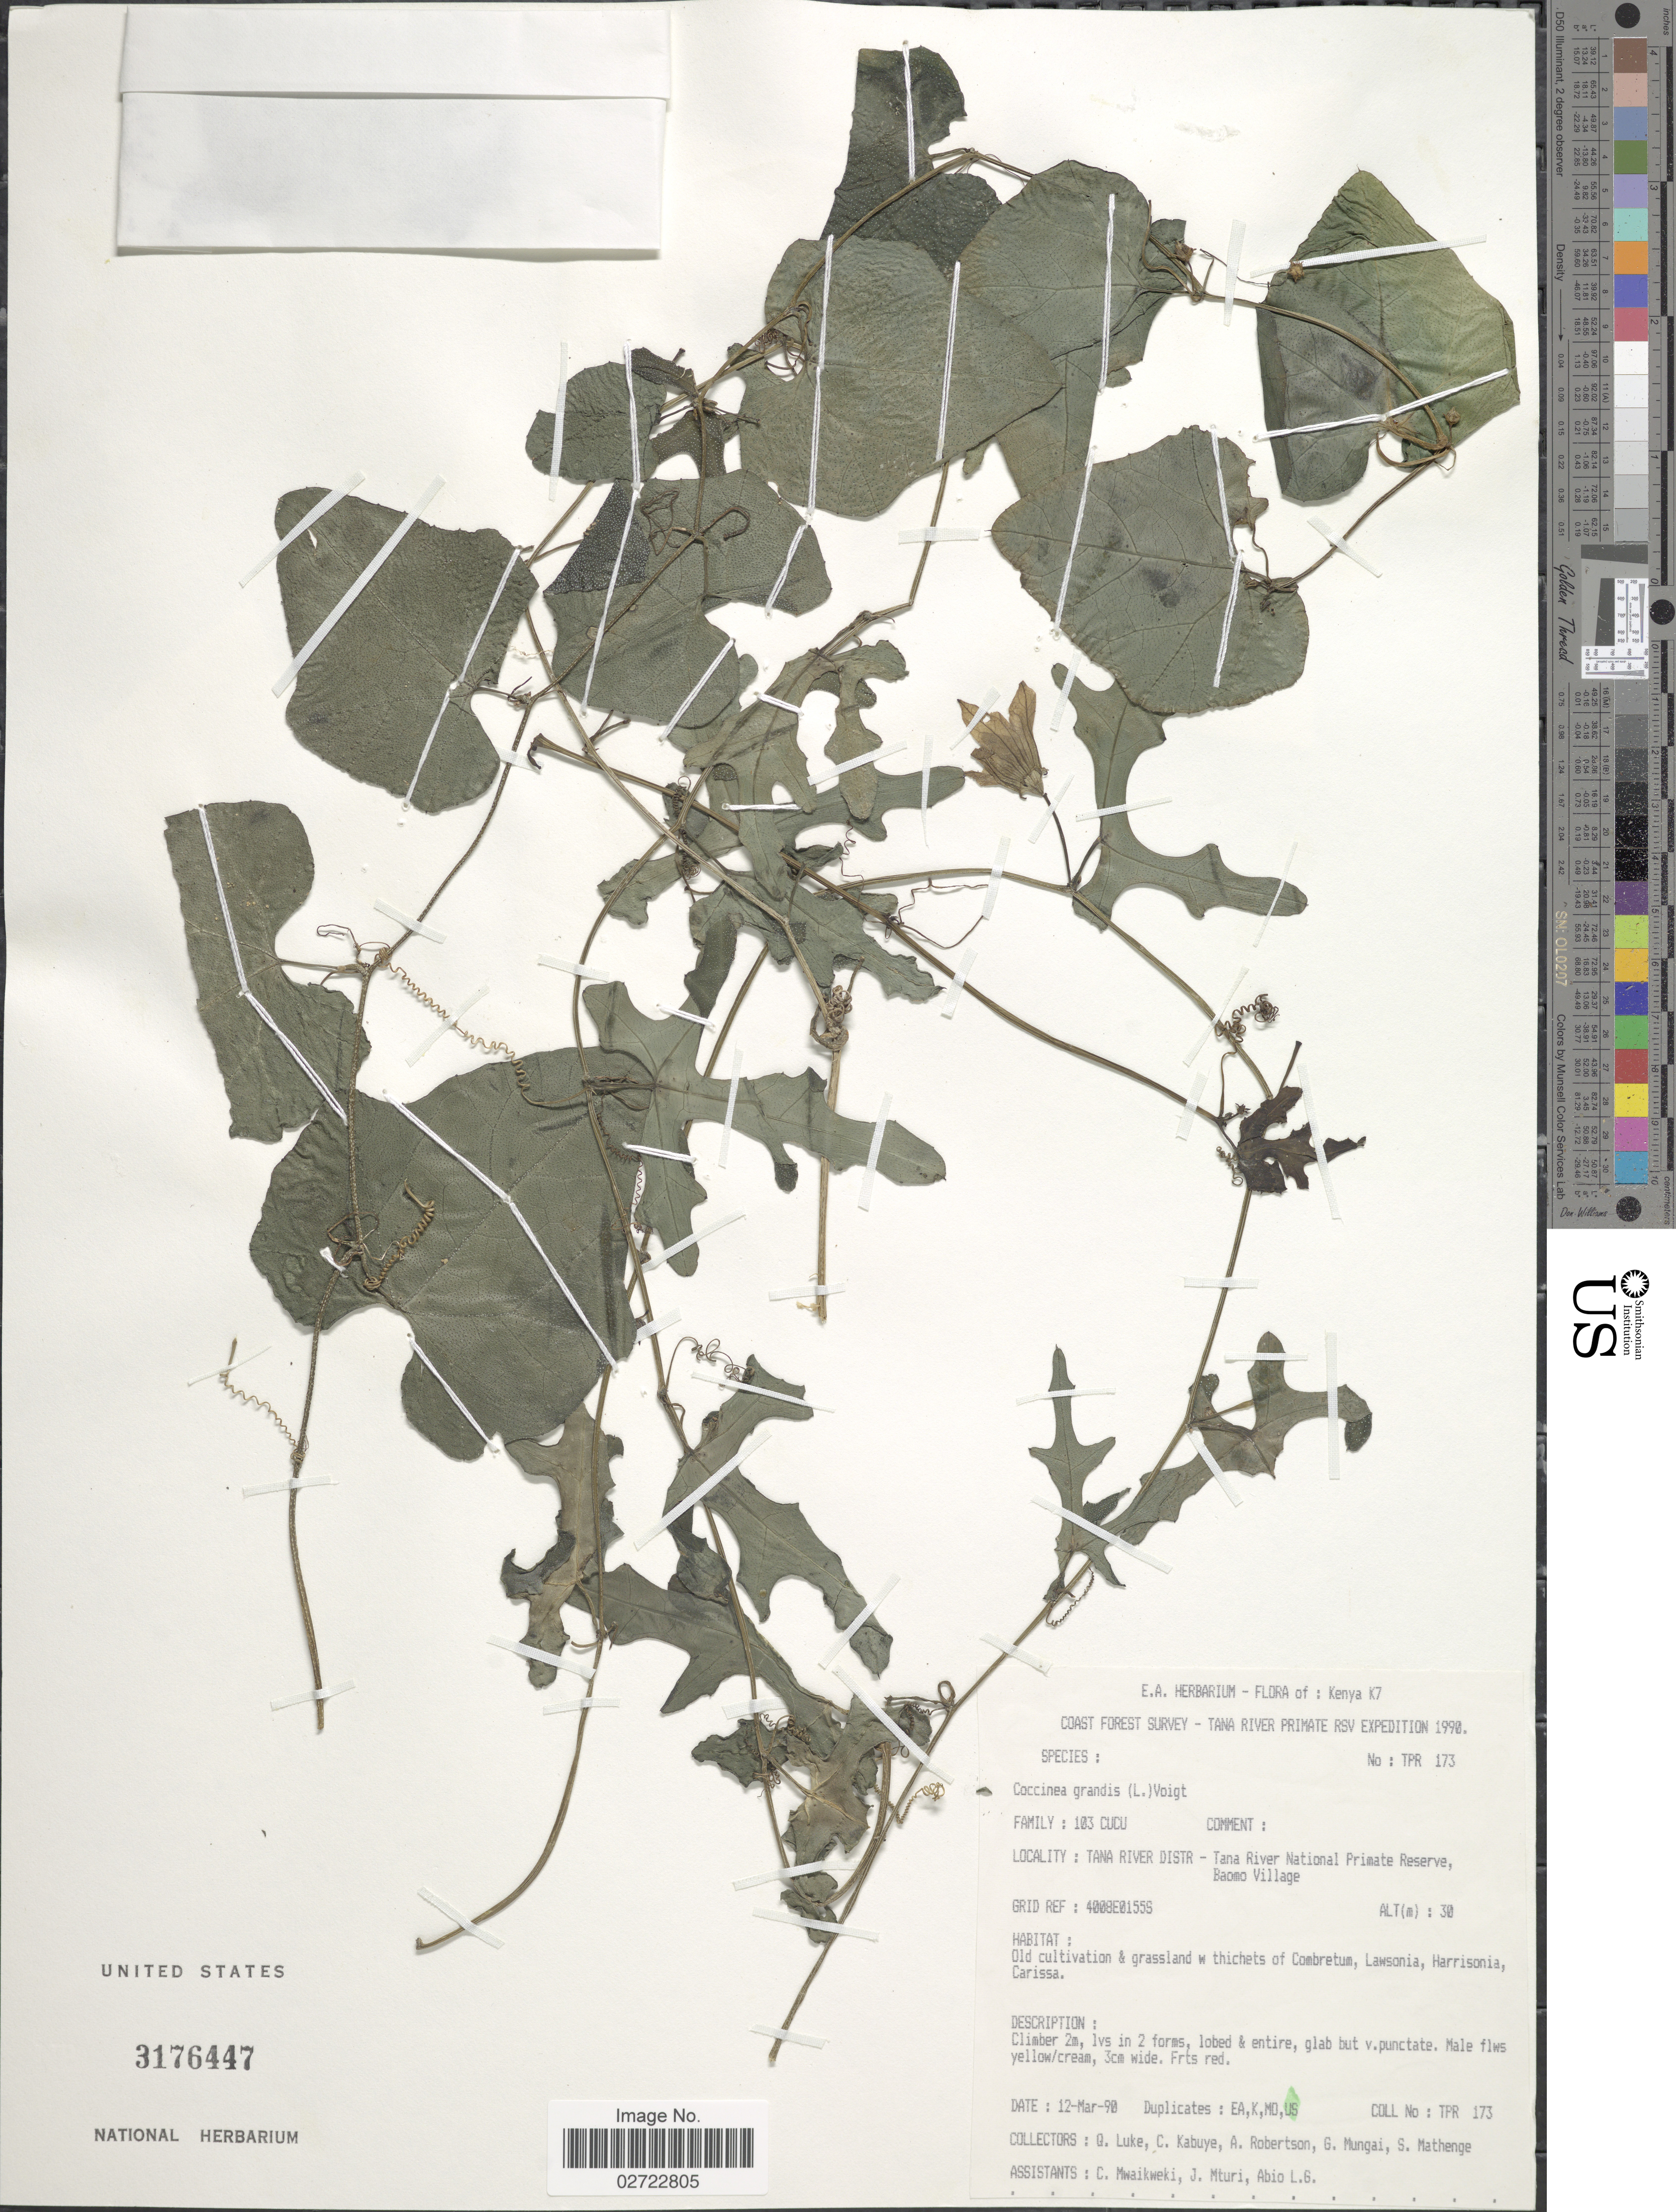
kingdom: Plantae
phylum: Tracheophyta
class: Magnoliopsida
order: Cucurbitales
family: Cucurbitaceae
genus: Coccinia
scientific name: Coccinia grandis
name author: (L.) Voigt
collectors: Q. Luke, C. Kabuye, A. Robertson, G. Mungai & et al.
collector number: TPR 173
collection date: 1990-03-12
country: Kenya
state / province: Tana River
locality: Coast River. Tana River. Tana River National Primate Reserve, Baoma Village. Grid Ref. 4008E0155S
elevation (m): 30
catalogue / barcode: US 3176447